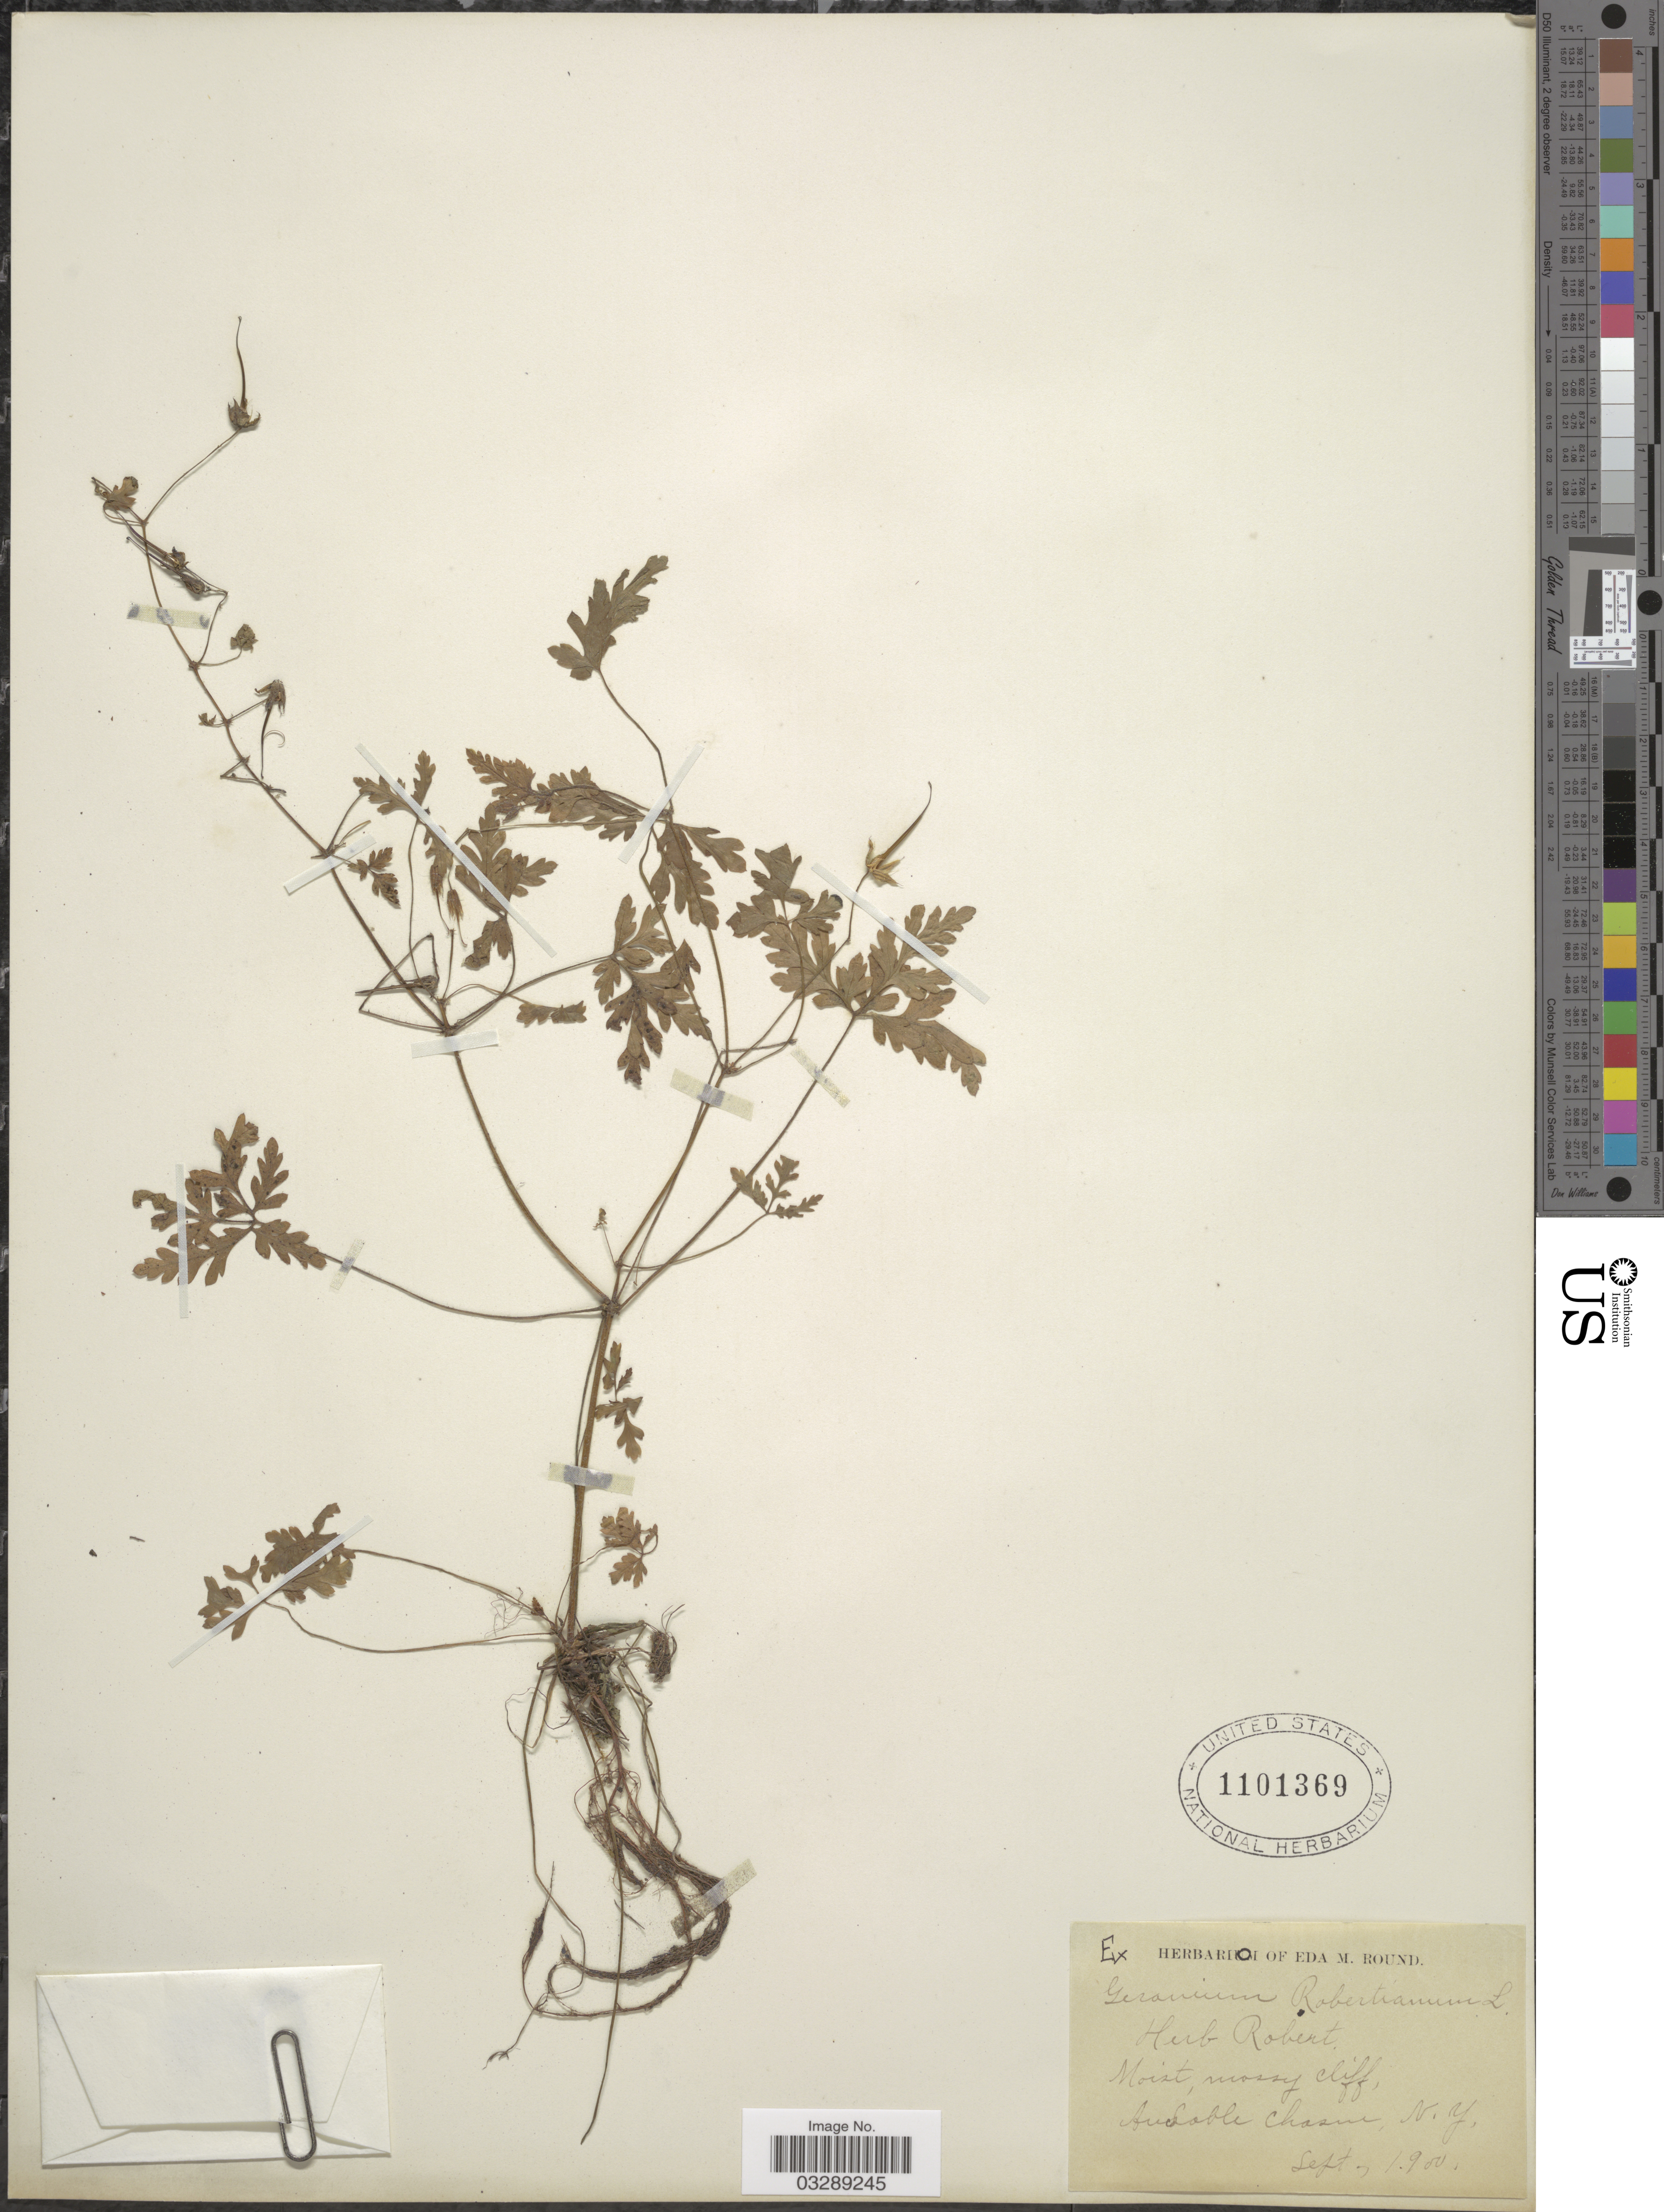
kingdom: Plantae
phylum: Tracheophyta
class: Magnoliopsida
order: Geraniales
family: Geraniaceae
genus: Geranium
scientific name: Geranium robertianum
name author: L.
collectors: ex herb. Eda M. Round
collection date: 1900-09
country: United States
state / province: New York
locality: Ausable Chasm.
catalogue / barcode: US 1101369